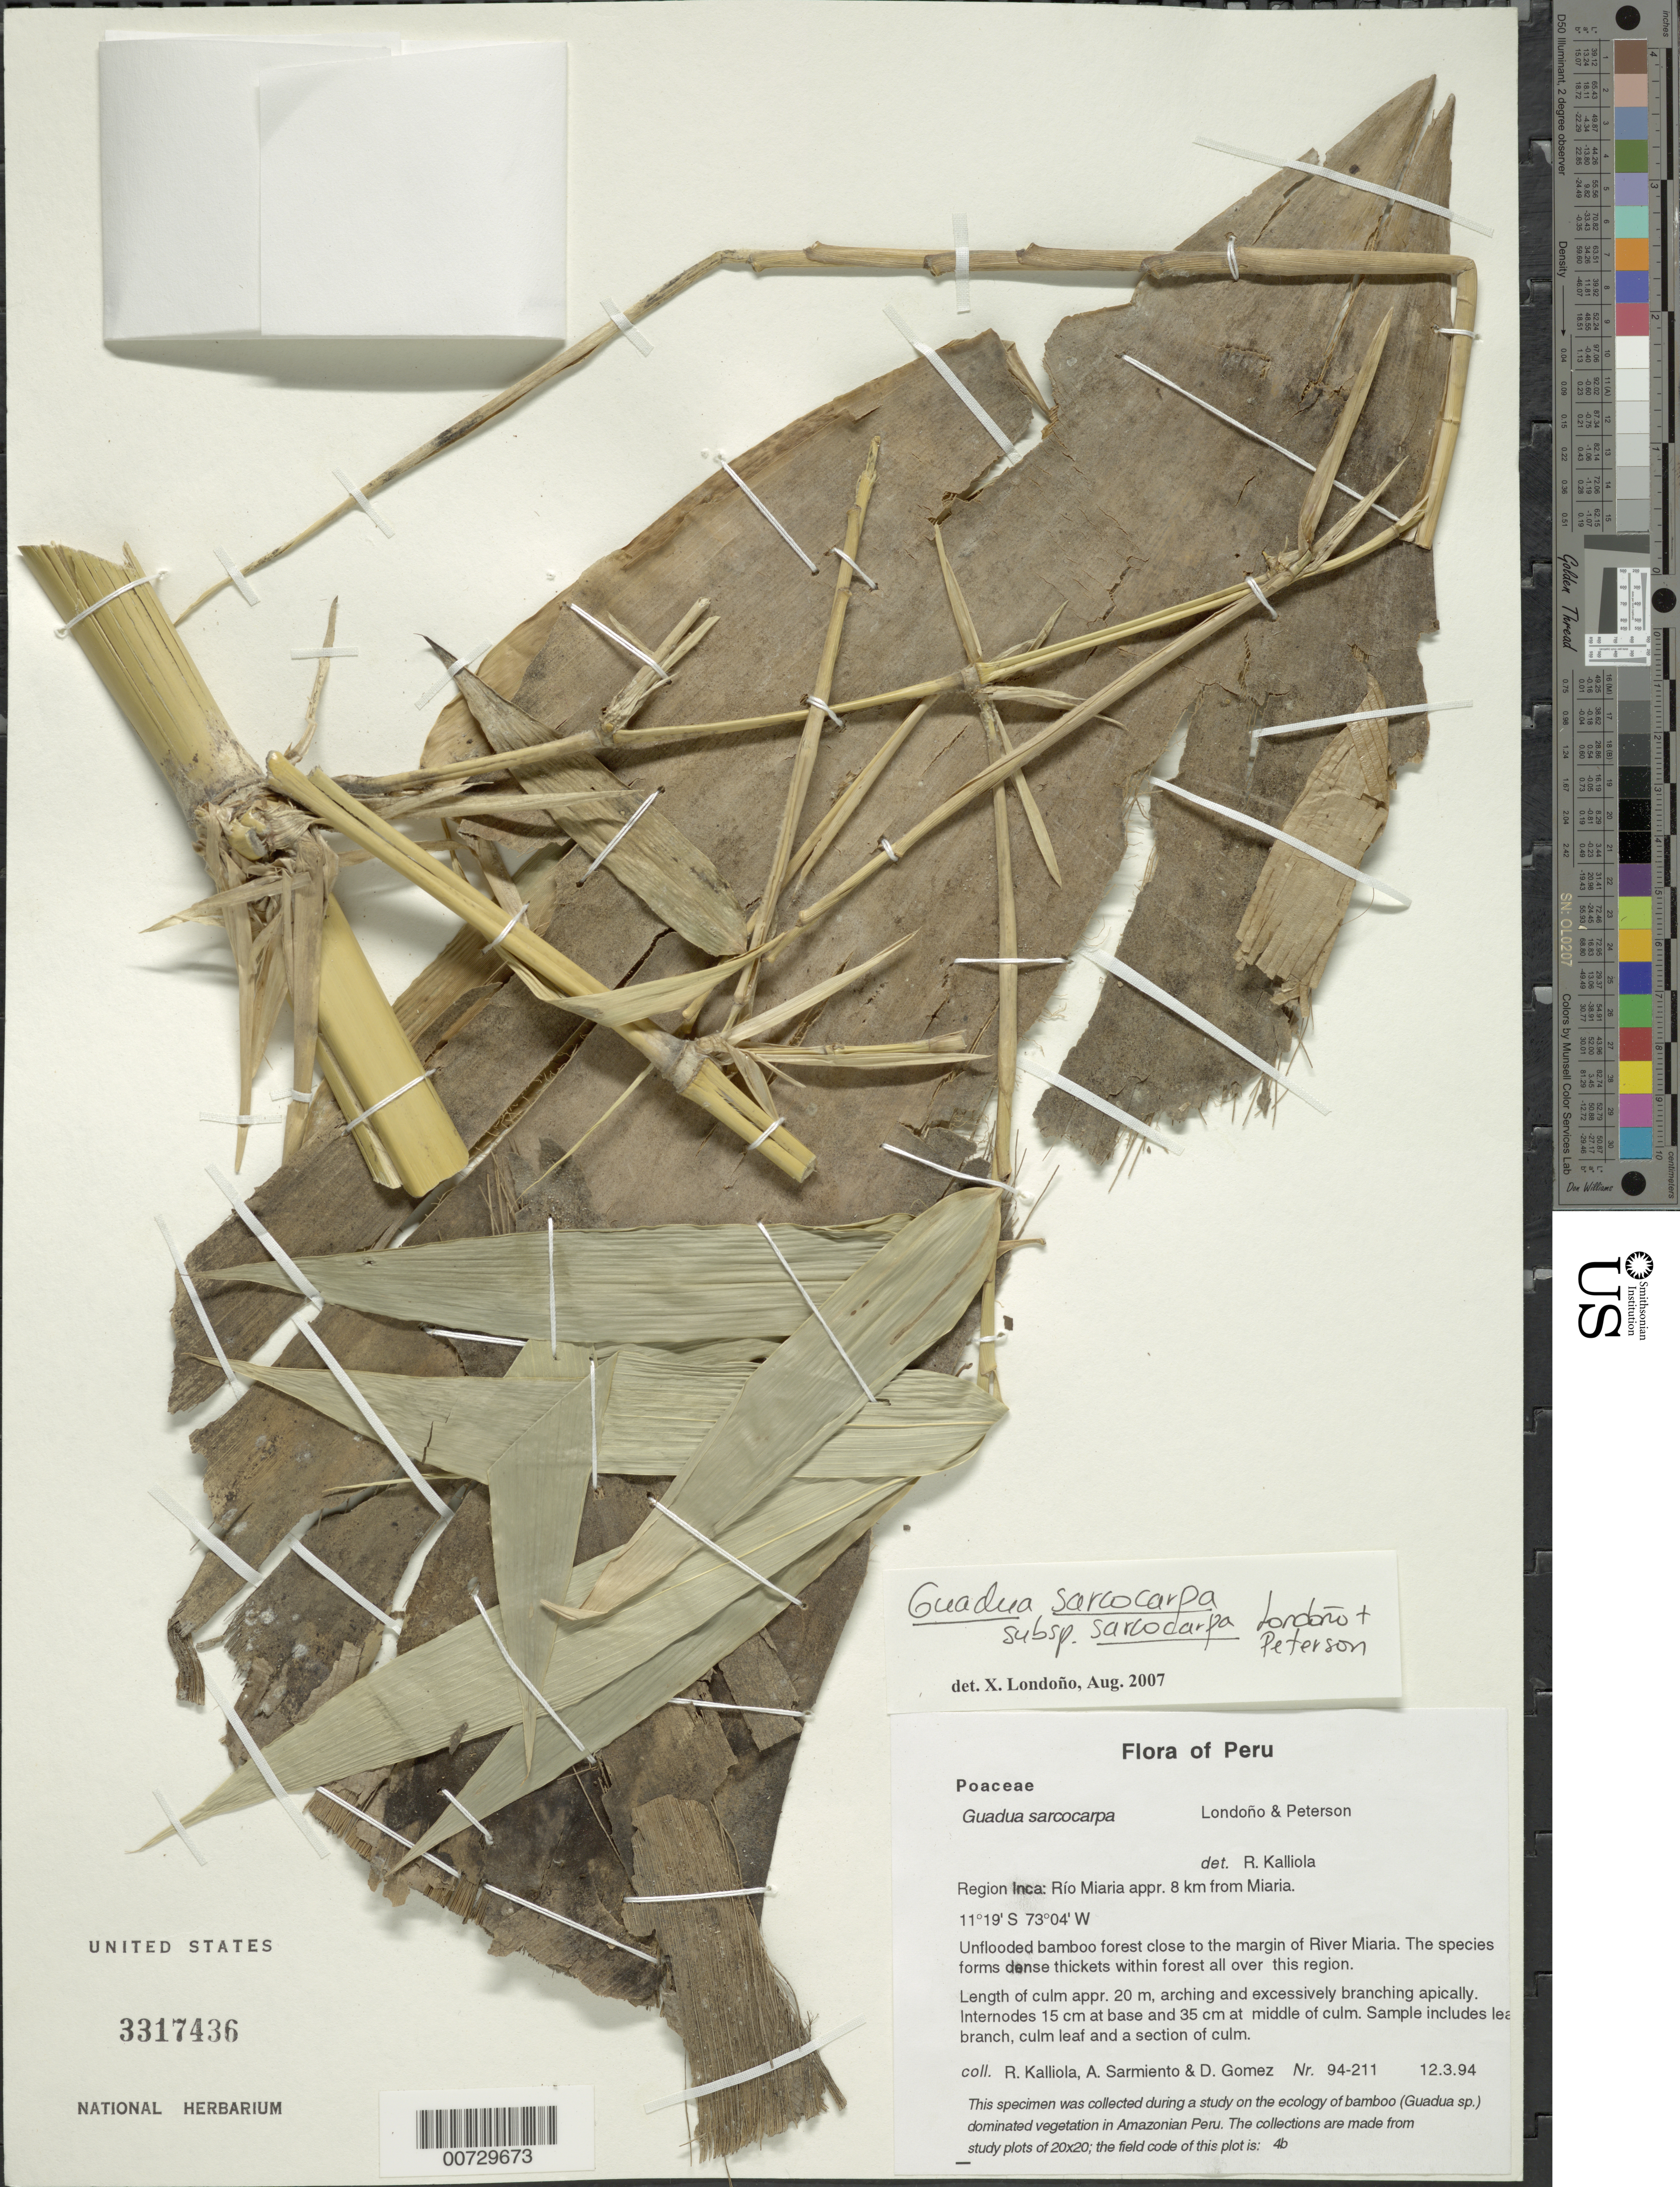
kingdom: Plantae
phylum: Tracheophyta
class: Liliopsida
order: Poales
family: Poaceae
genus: Guadua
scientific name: Guadua sarcocarpa subsp. sarcocarpa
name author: Londoño & P.M. Peterson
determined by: Kalliola, R.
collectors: R. Kalliola, A. Sarmiento & D. Gomez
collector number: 94-211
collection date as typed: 12 Mar 1994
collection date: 1994-03-12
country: Peru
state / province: Cusco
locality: Inca region, Río María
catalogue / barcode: US 3317436